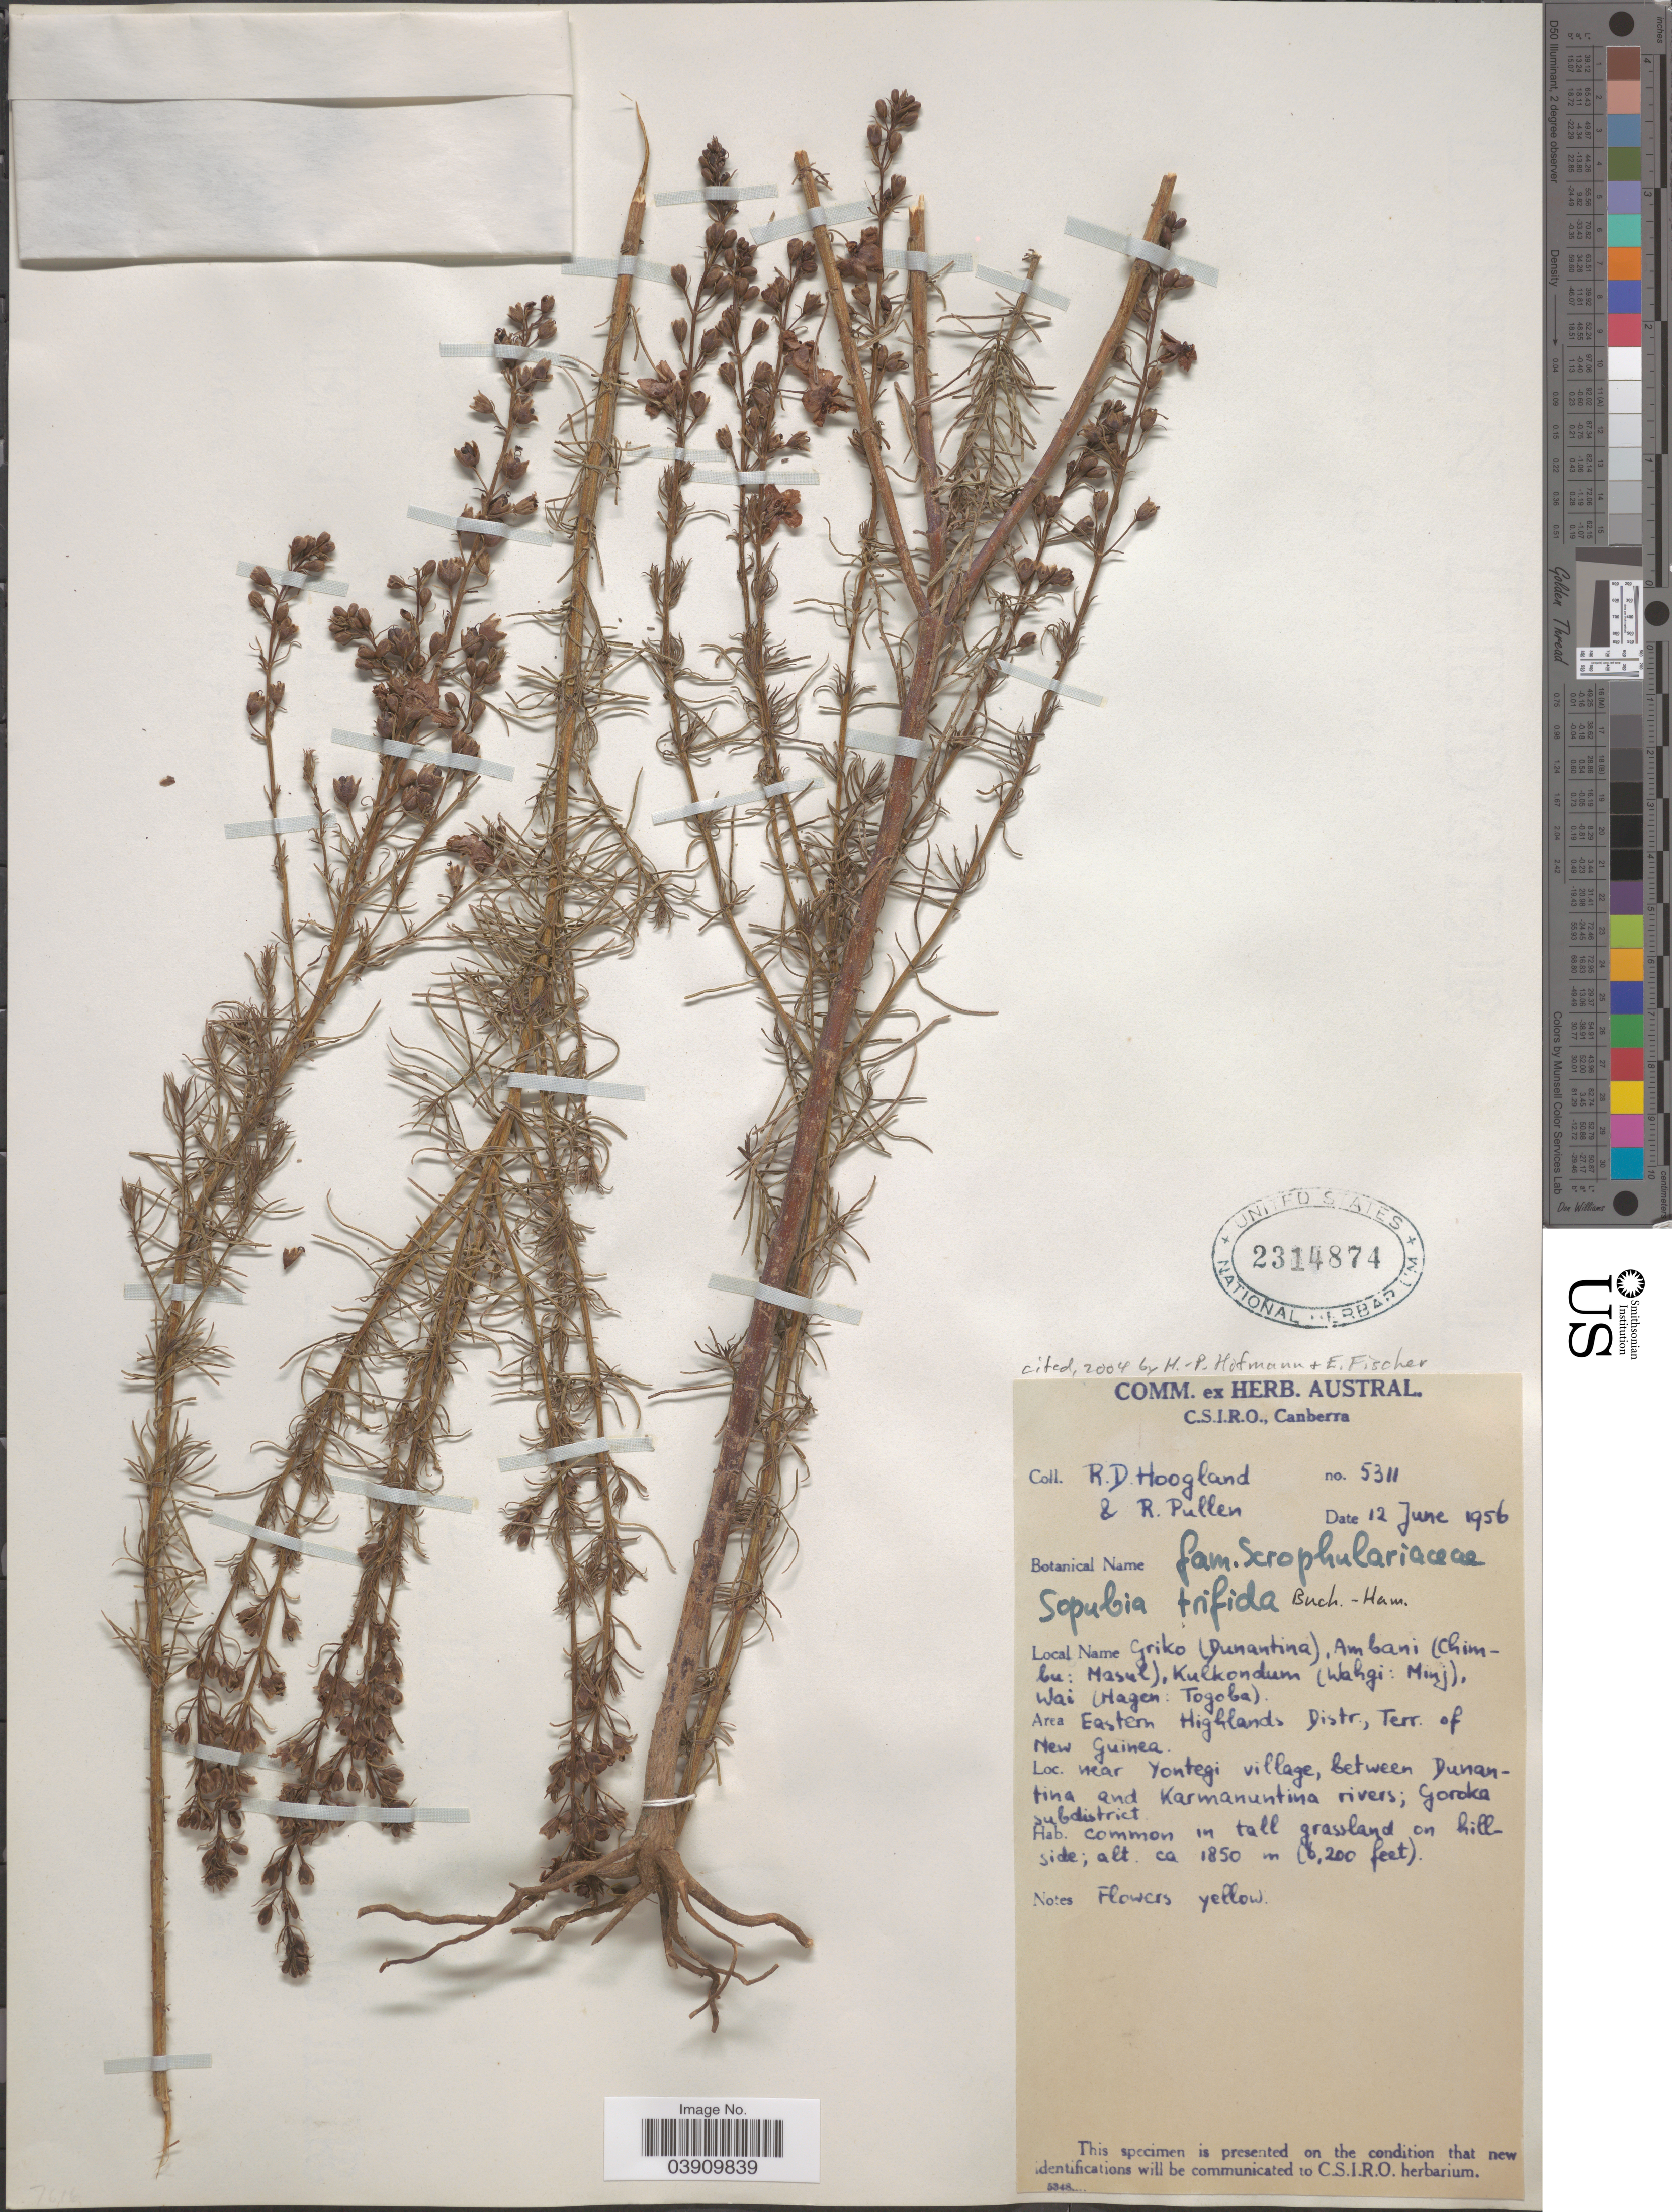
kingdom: Plantae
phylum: Tracheophyta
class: Magnoliopsida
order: Lamiales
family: Orobanchaceae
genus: Sopubia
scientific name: Sopubia trifida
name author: Buch.-Ham. ex D. Don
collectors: R. D. Hoogland & R. Pullen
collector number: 5311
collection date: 1956-06-12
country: Papua New Guinea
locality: Area Eastern Highlands Distr., Terr. of New Guinea. Near Yontegi village, between Dunantina and Karmanuntina rivers; Goroka subdistrict.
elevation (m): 1850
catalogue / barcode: US 2314874